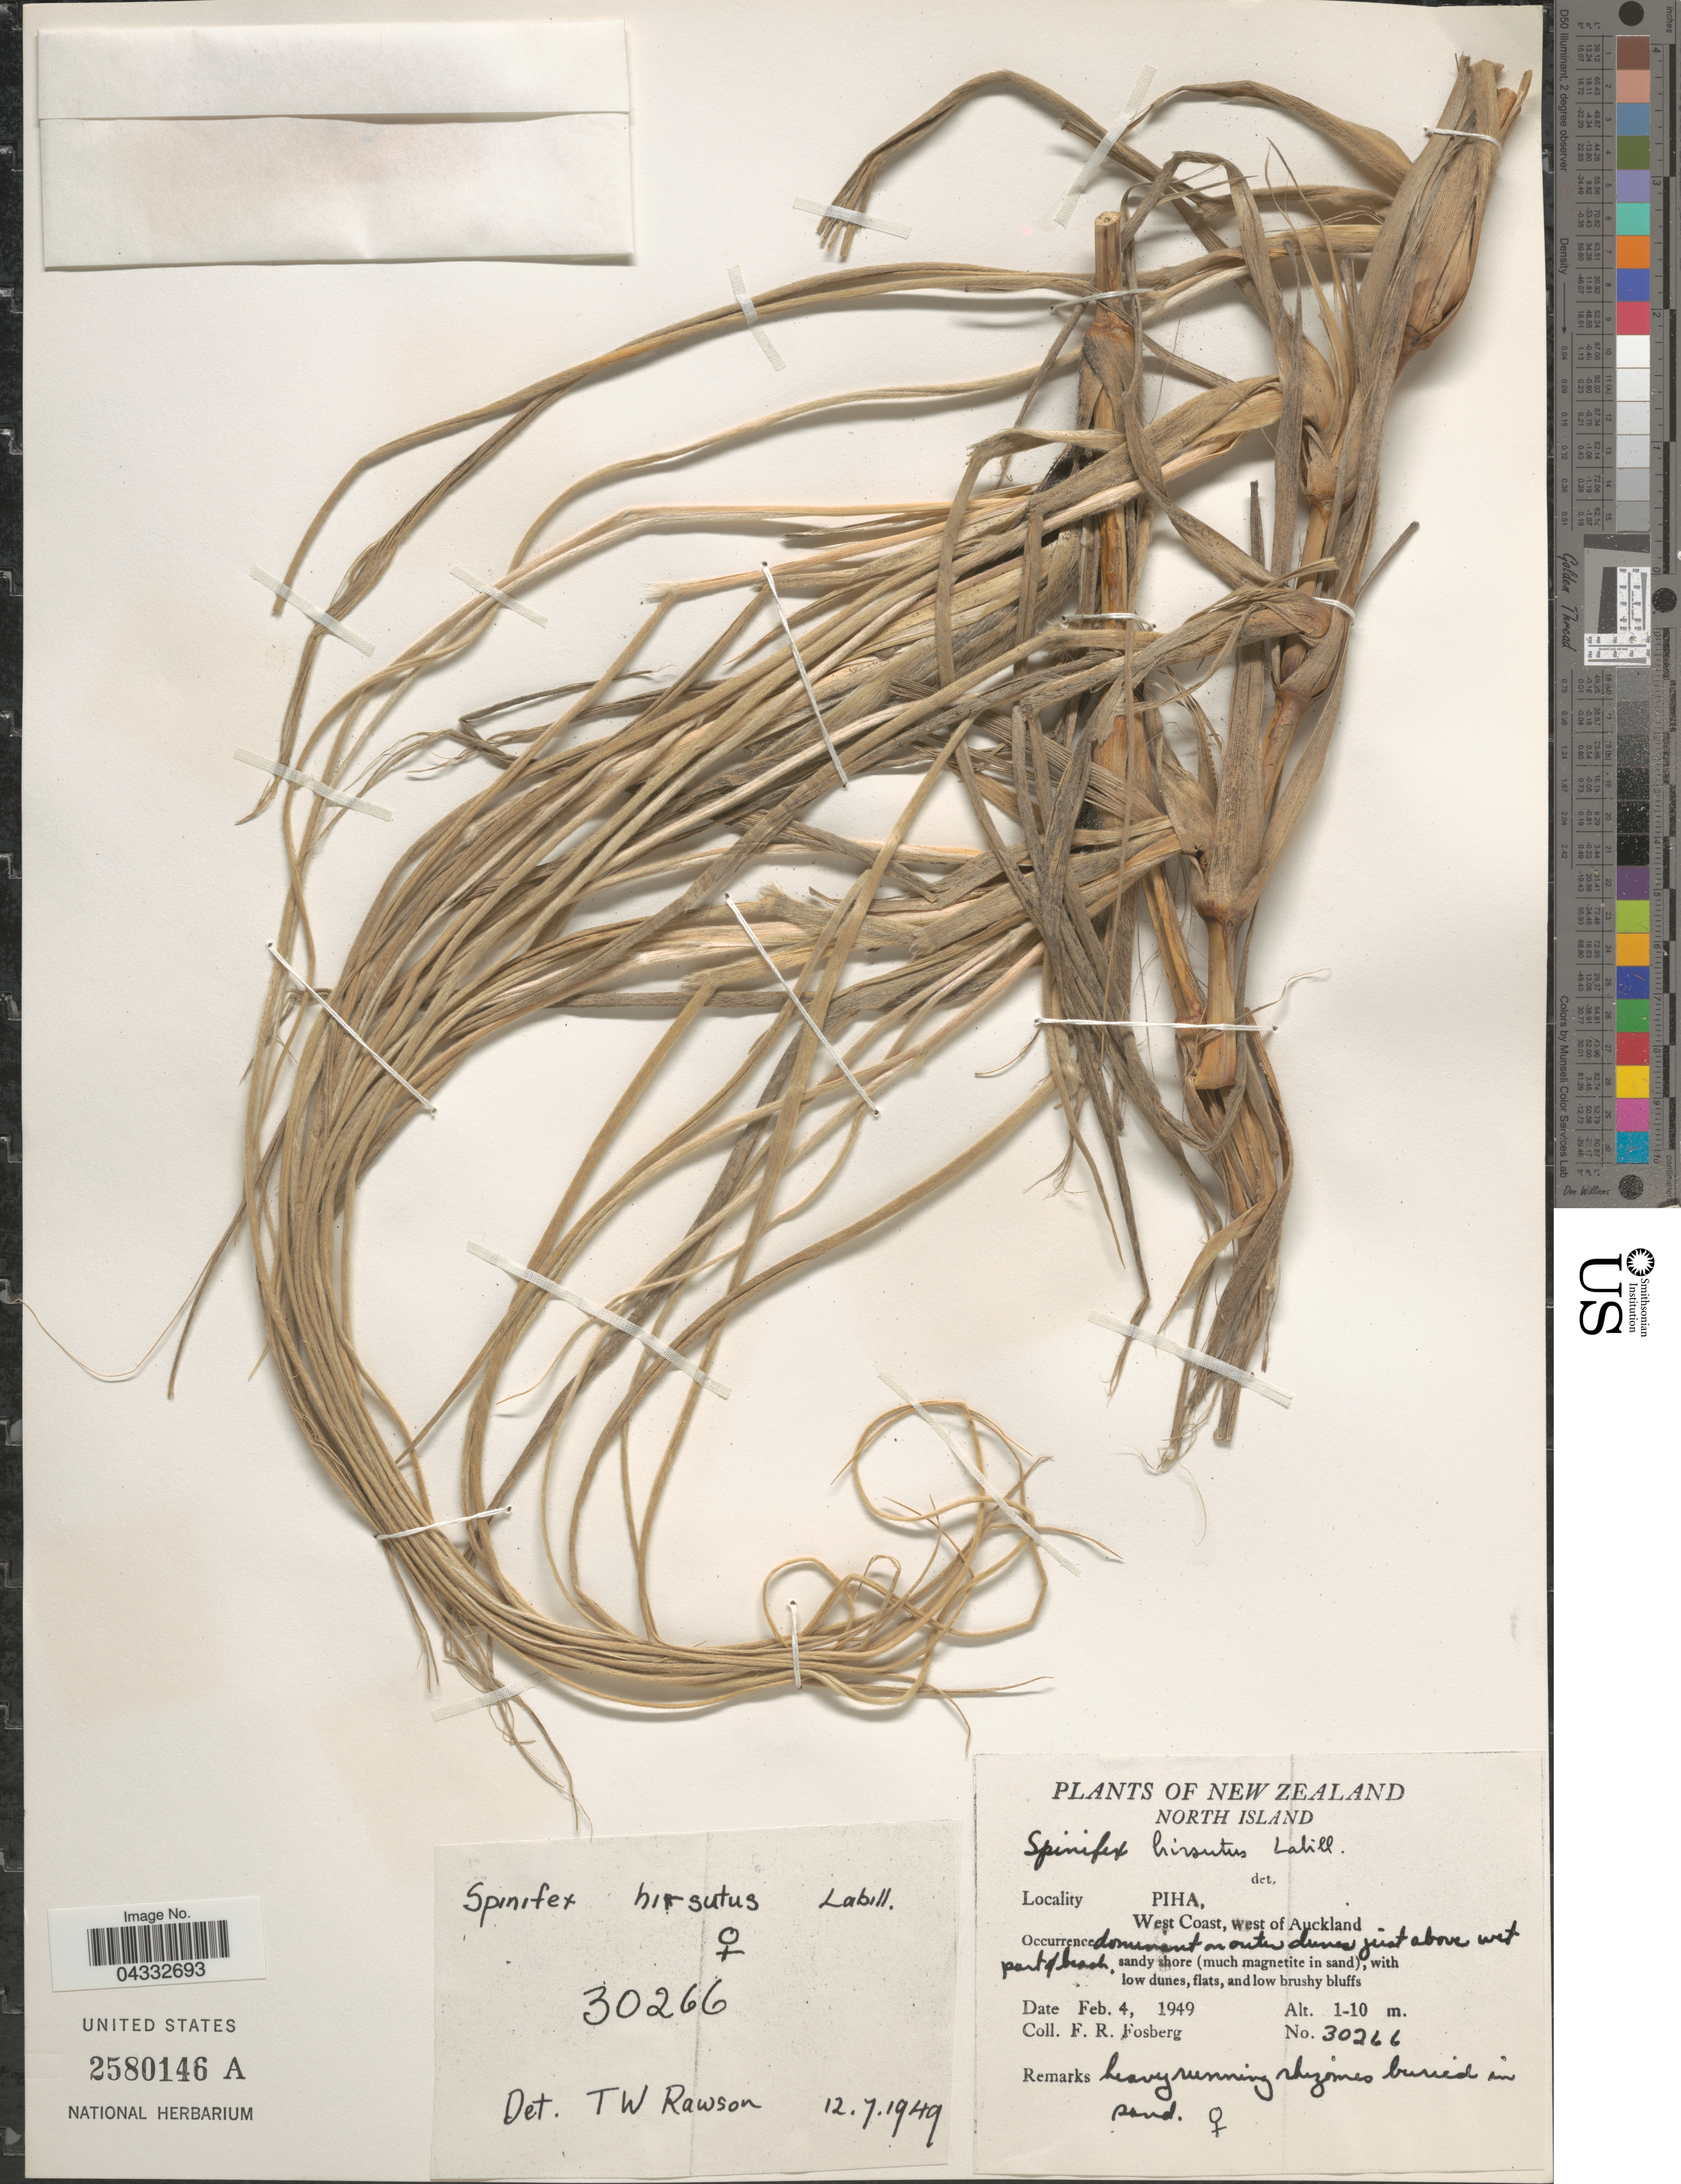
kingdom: Plantae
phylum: Tracheophyta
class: Liliopsida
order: Poales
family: Poaceae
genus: Spinifex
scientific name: Spinifex hirsutus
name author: Labill.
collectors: F. R. Fosberg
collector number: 30266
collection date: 1949-02-04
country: New Zealand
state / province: Auckland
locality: North Island. Piha, West Coast, west of Auckland.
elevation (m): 1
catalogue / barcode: US 2580146A